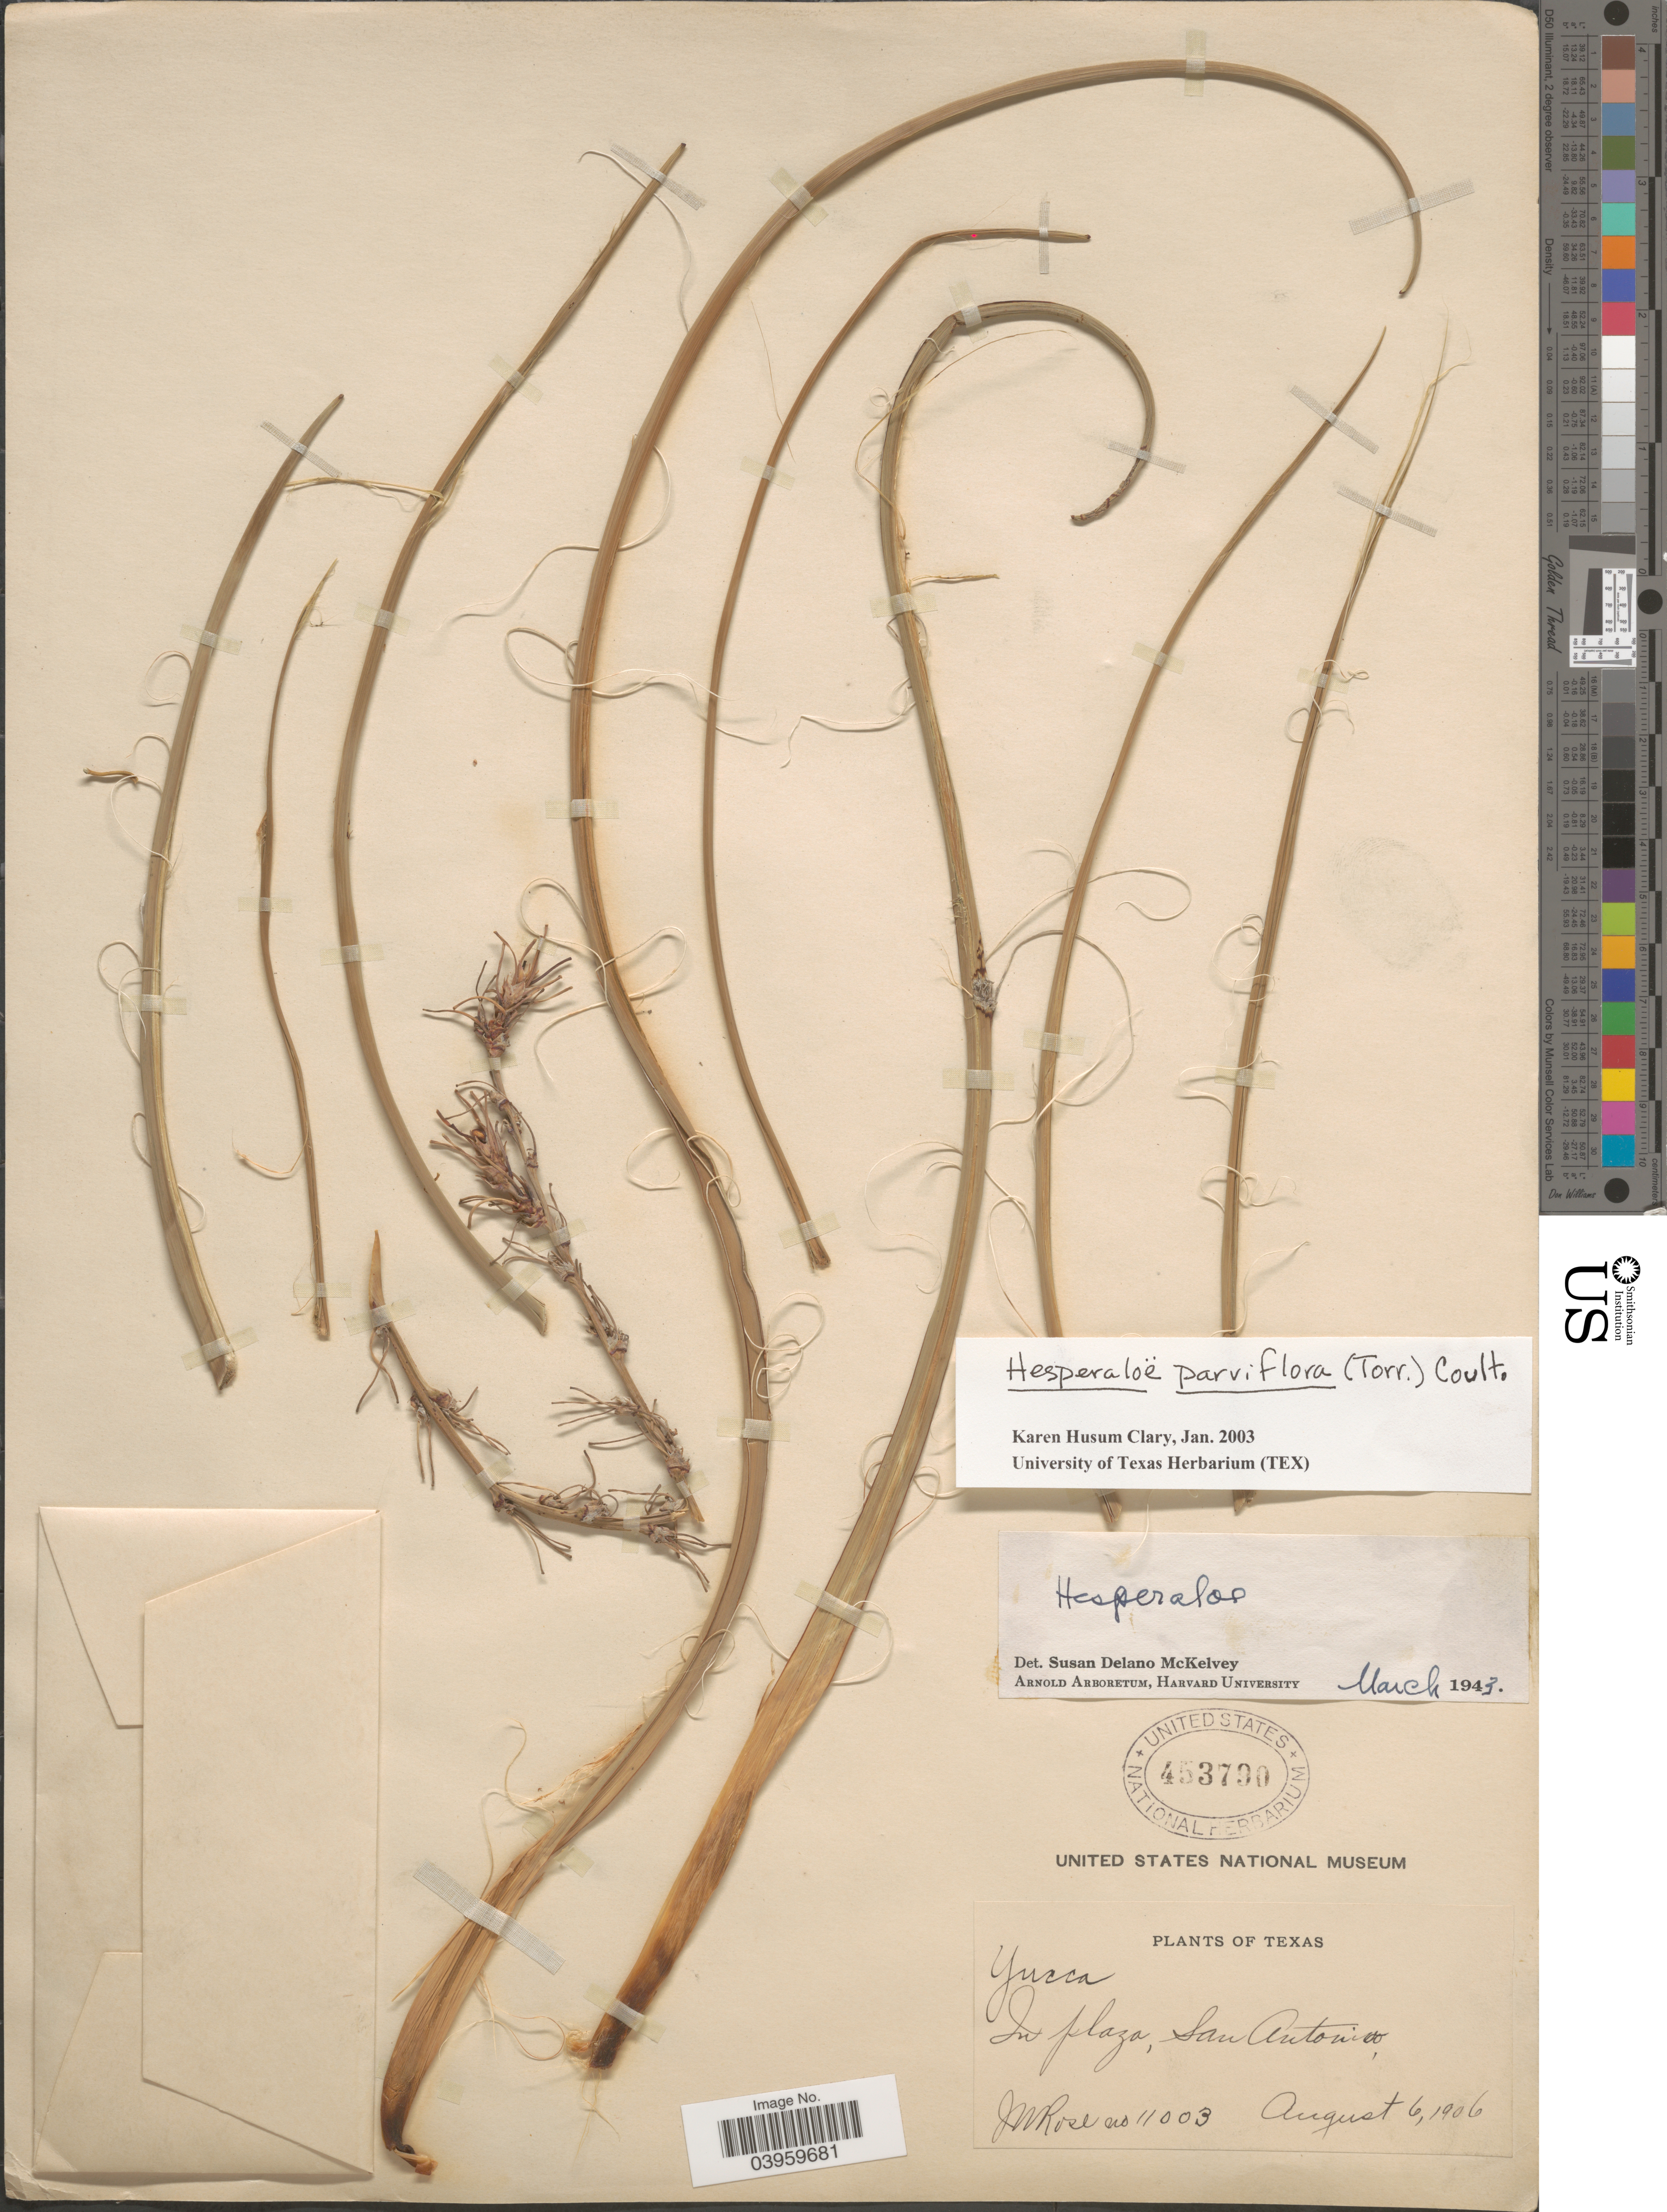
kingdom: Plantae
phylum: Tracheophyta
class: Liliopsida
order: Asparagales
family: Asparagaceae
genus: Hesperaloe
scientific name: Hesperaloe parviflora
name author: (Torr.) J.M. Coult.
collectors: J. N. Rose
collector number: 11003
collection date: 1906-08-06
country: United States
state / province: Texas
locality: In plaza, San Antonio.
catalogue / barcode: US 453790